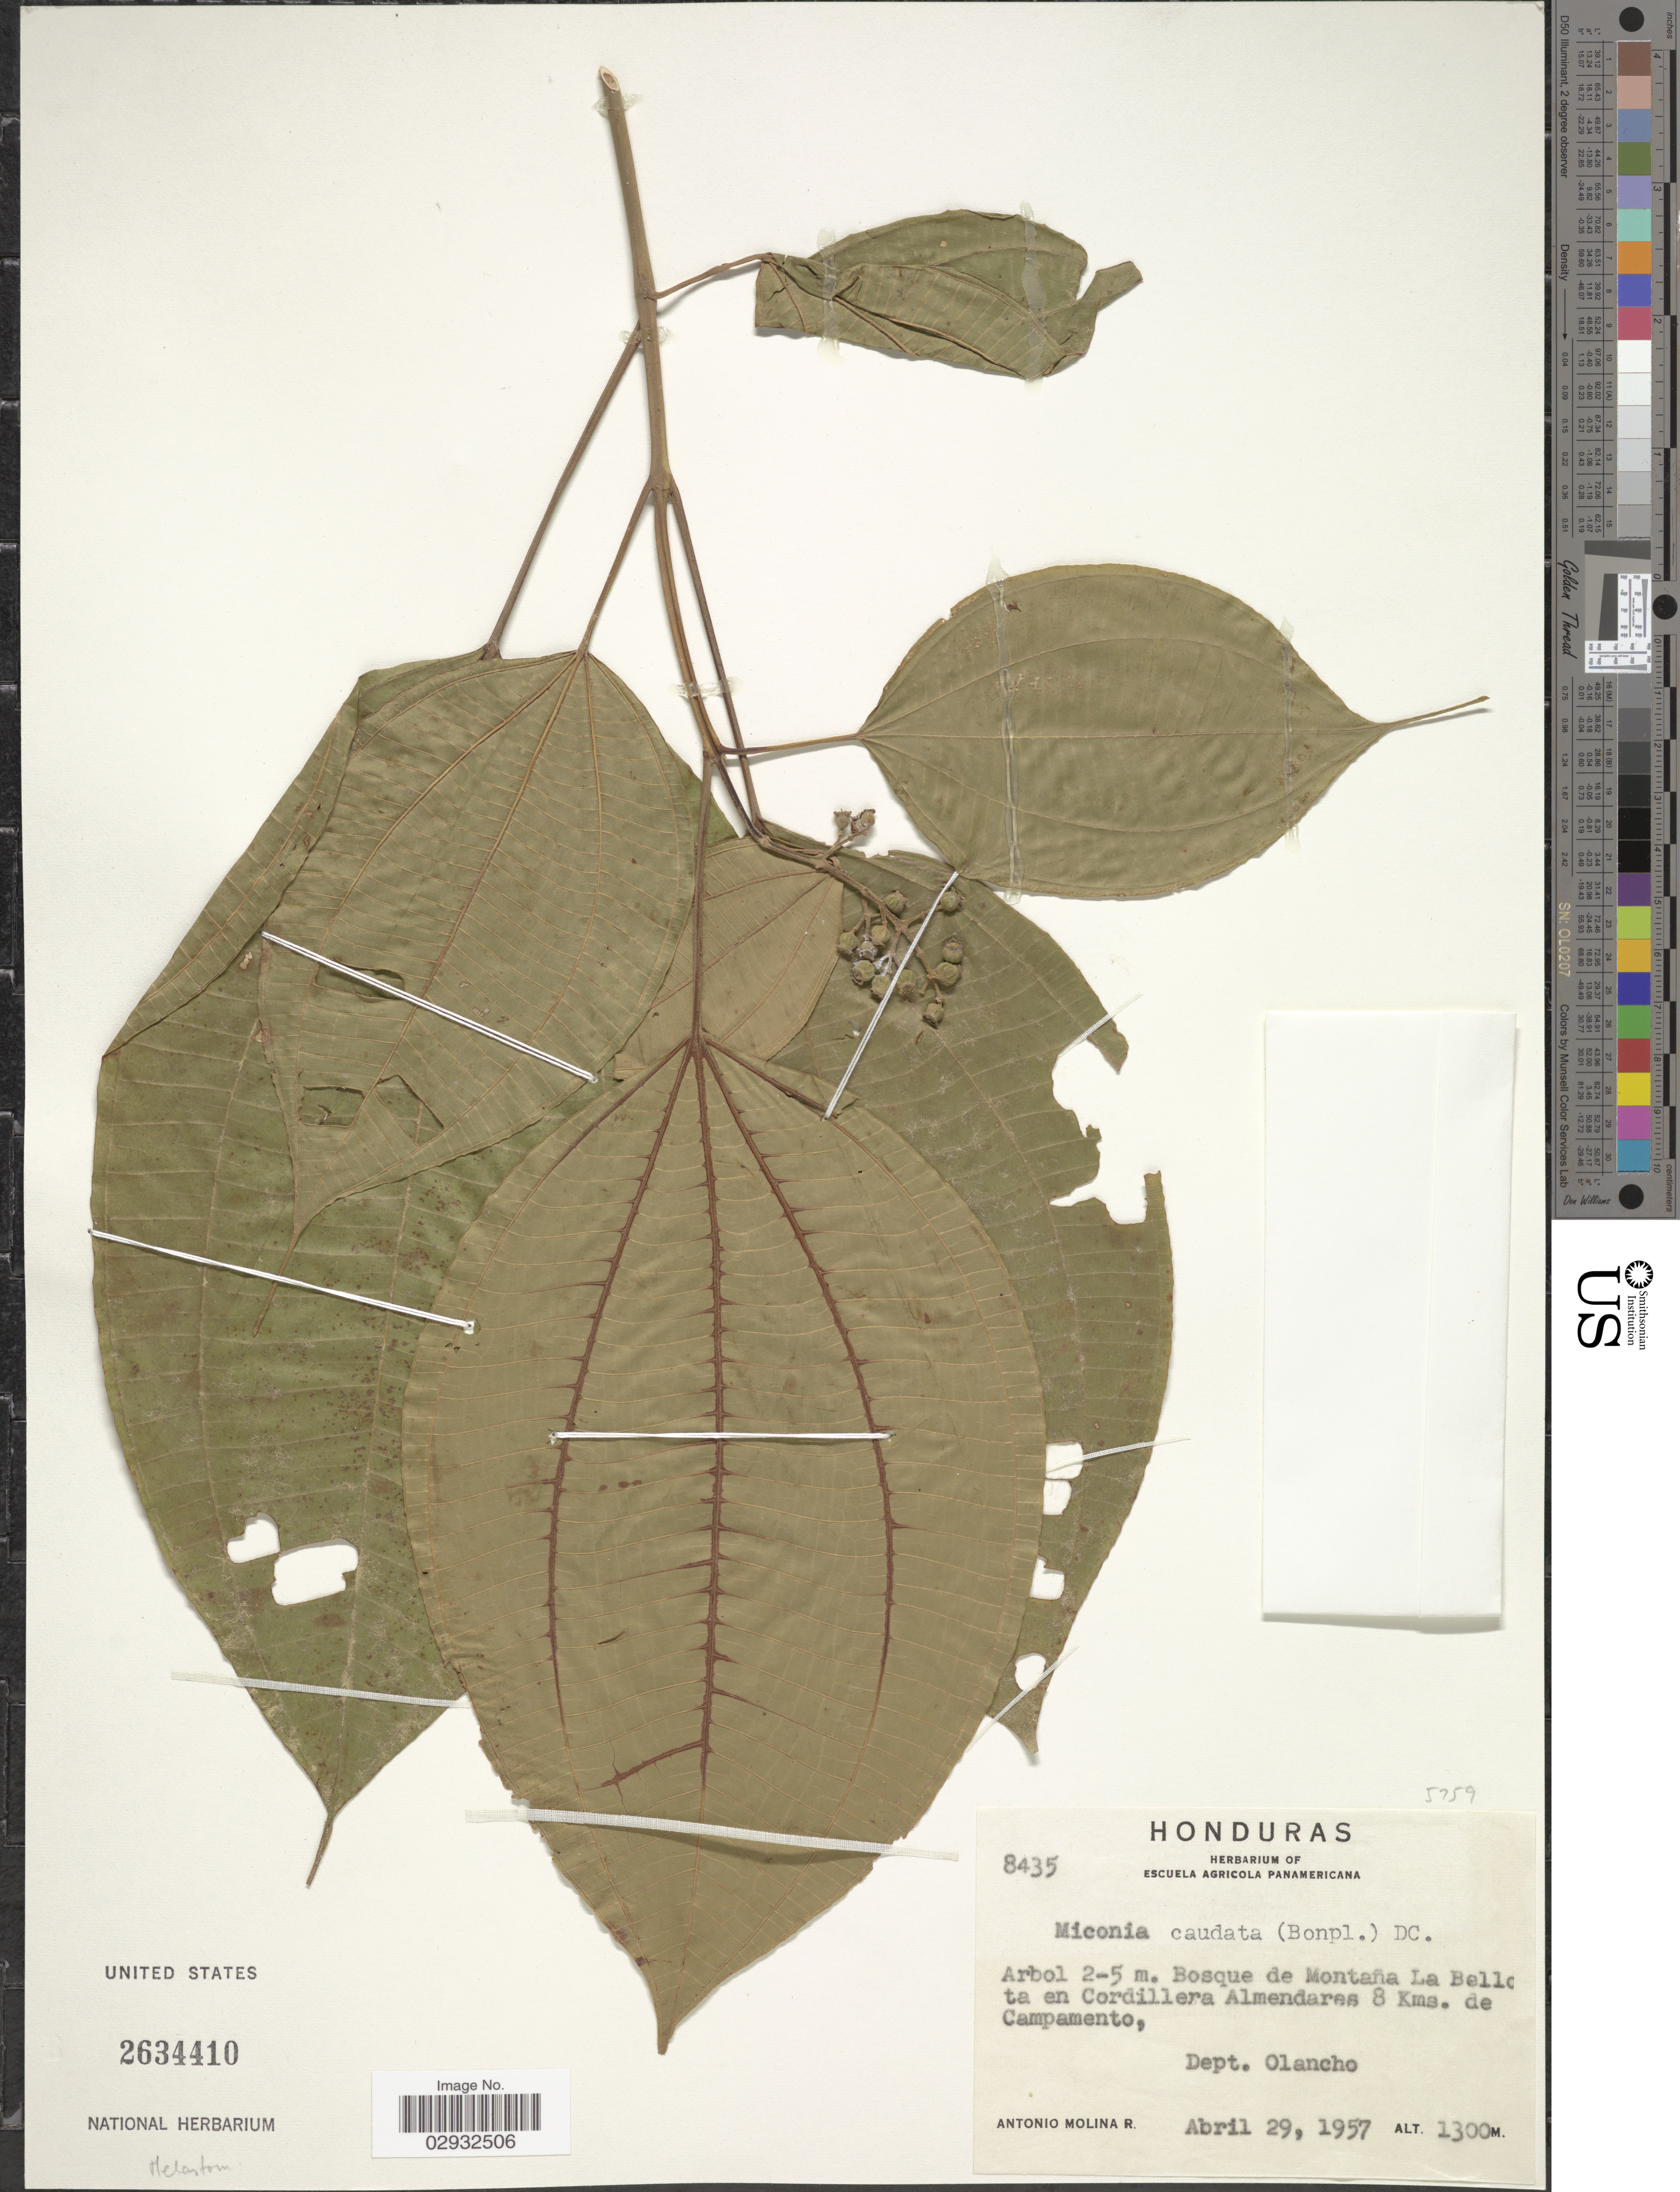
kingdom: Plantae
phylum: Tracheophyta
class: Magnoliopsida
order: Myrtales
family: Melastomataceae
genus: Miconia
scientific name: Miconia donaeana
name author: Naudin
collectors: A. Molina R.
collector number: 8435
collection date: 1957-04-29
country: Honduras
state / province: Olancho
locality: Montaña La Bellotas en Cordillera Almendares 8 Kms. de Campamento, Dept. Olancho.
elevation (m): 1300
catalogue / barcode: US 2634410